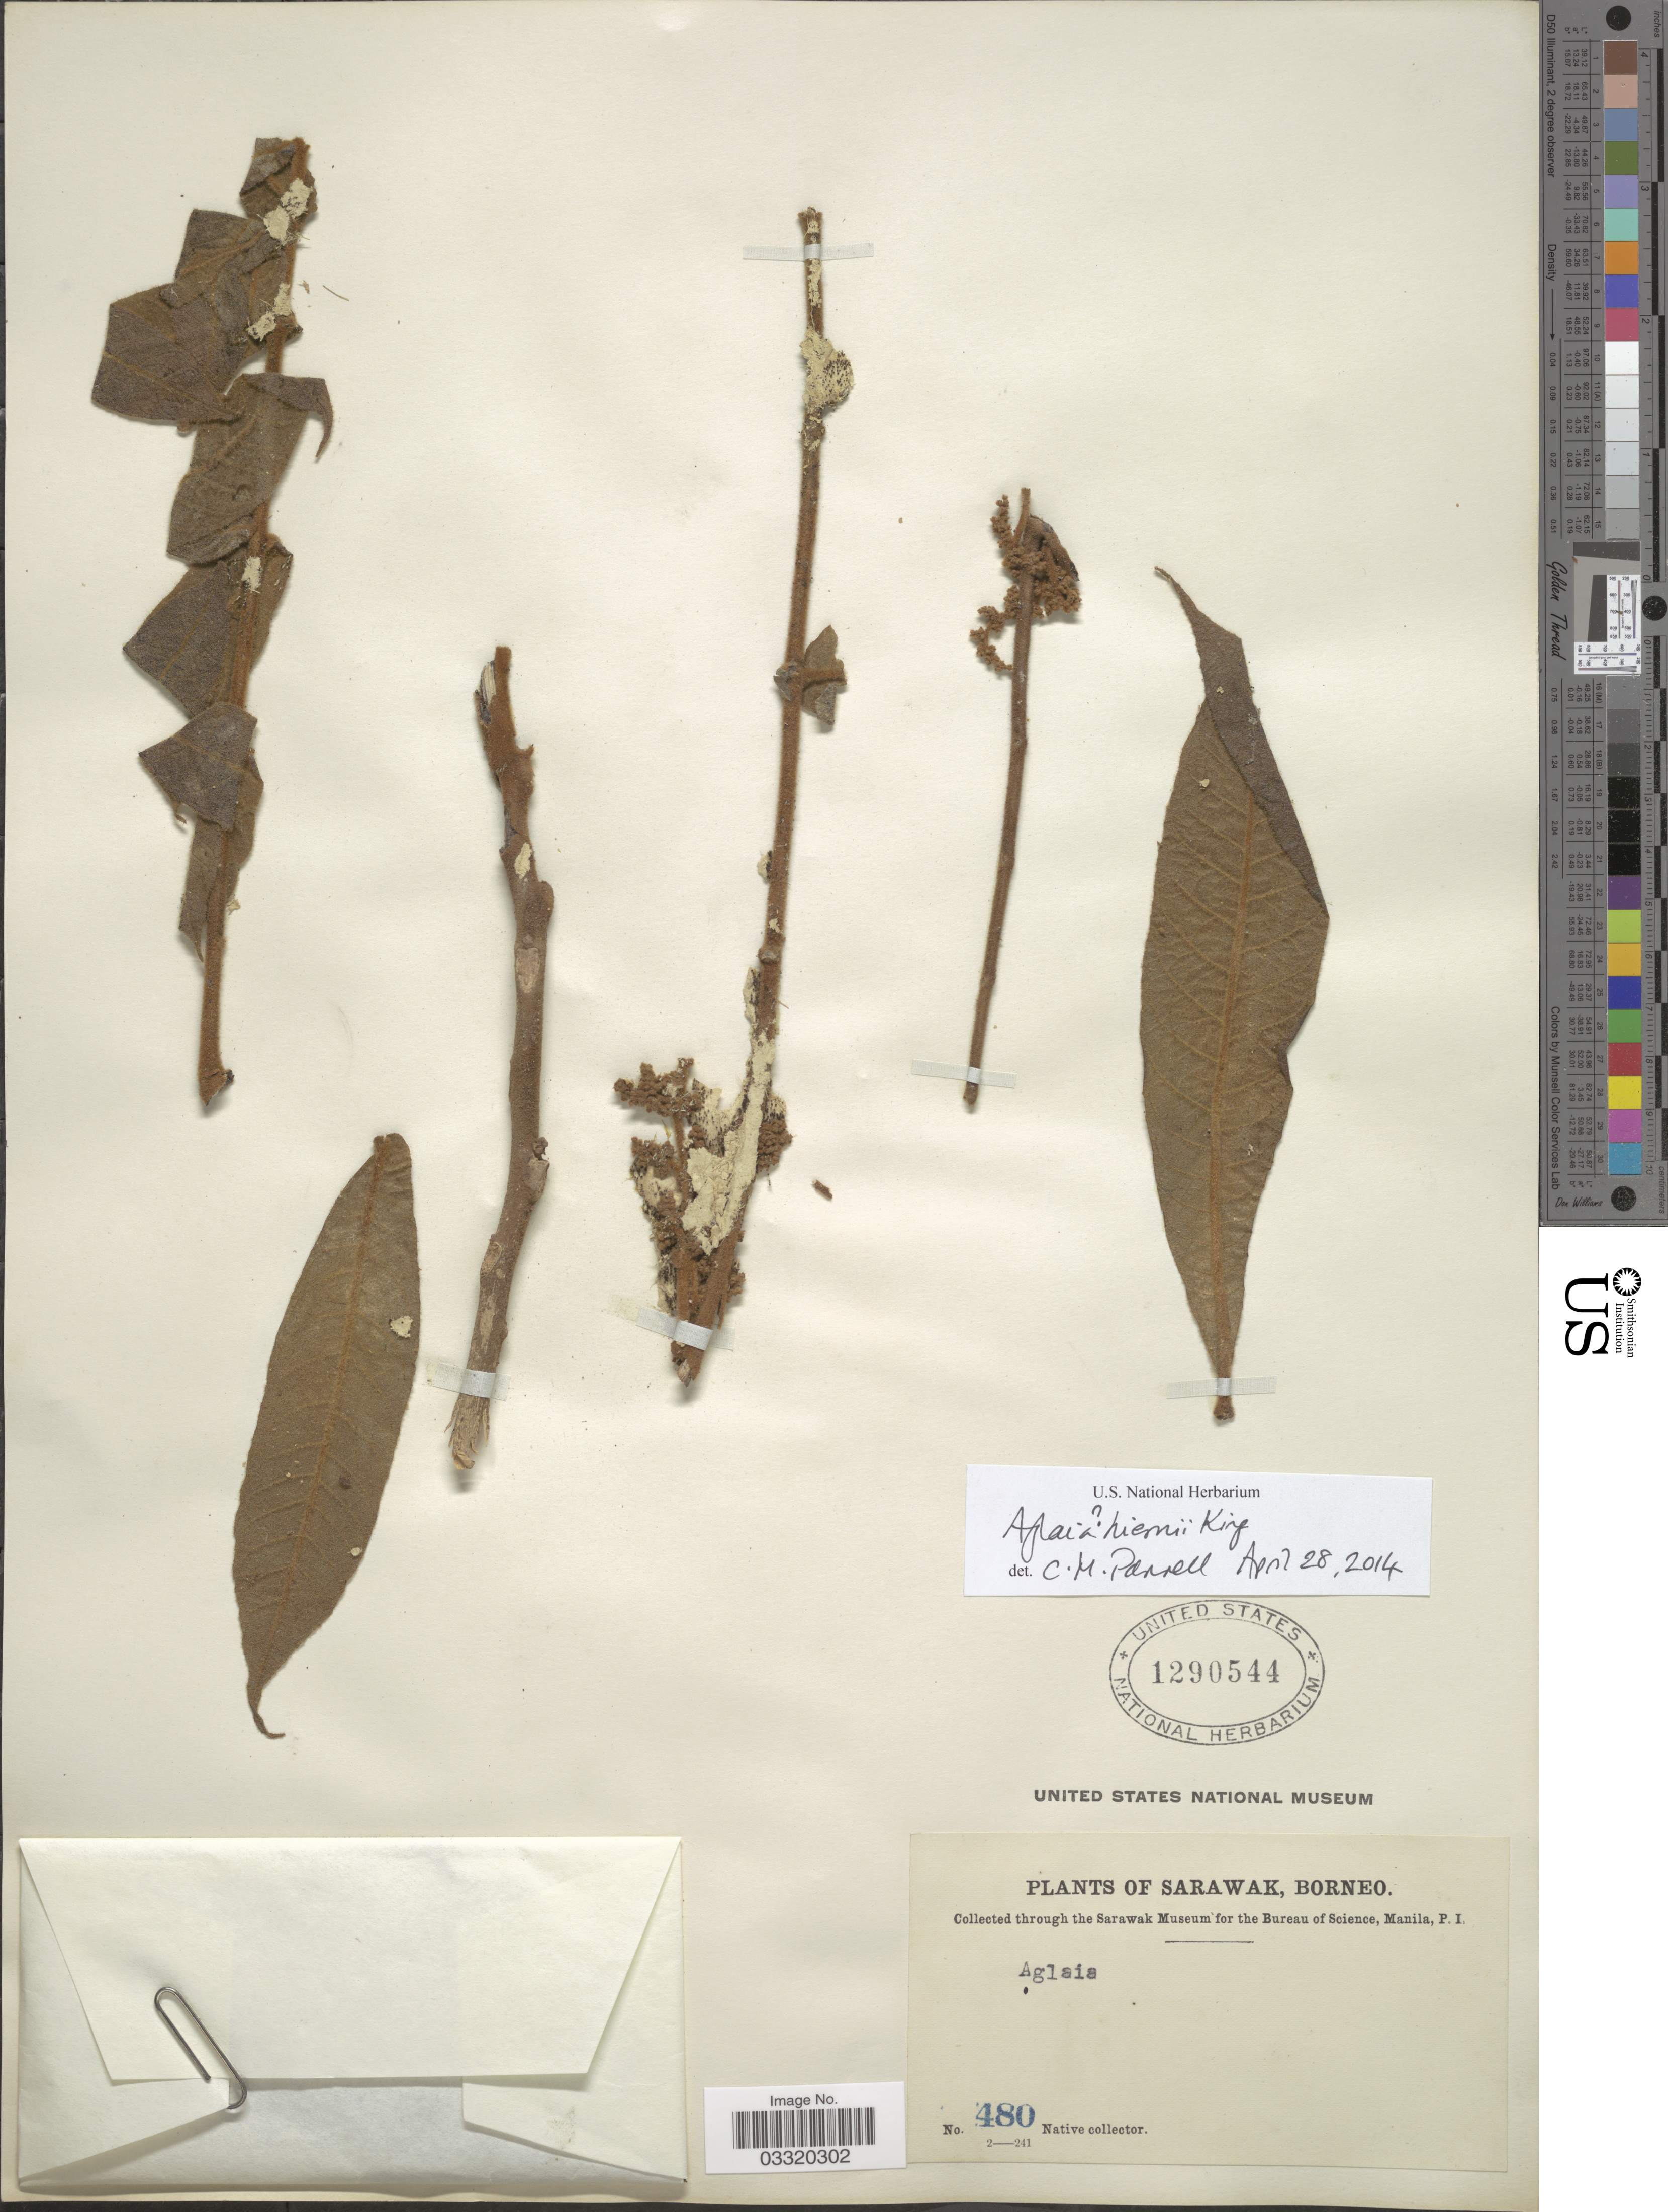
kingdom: Plantae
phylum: Tracheophyta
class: Magnoliopsida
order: Sapindales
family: Meliaceae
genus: Aglaia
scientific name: Aglaia hiernii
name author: King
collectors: Native collector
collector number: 480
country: Malaysia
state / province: Sarawak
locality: Borneo.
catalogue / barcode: US 1290544